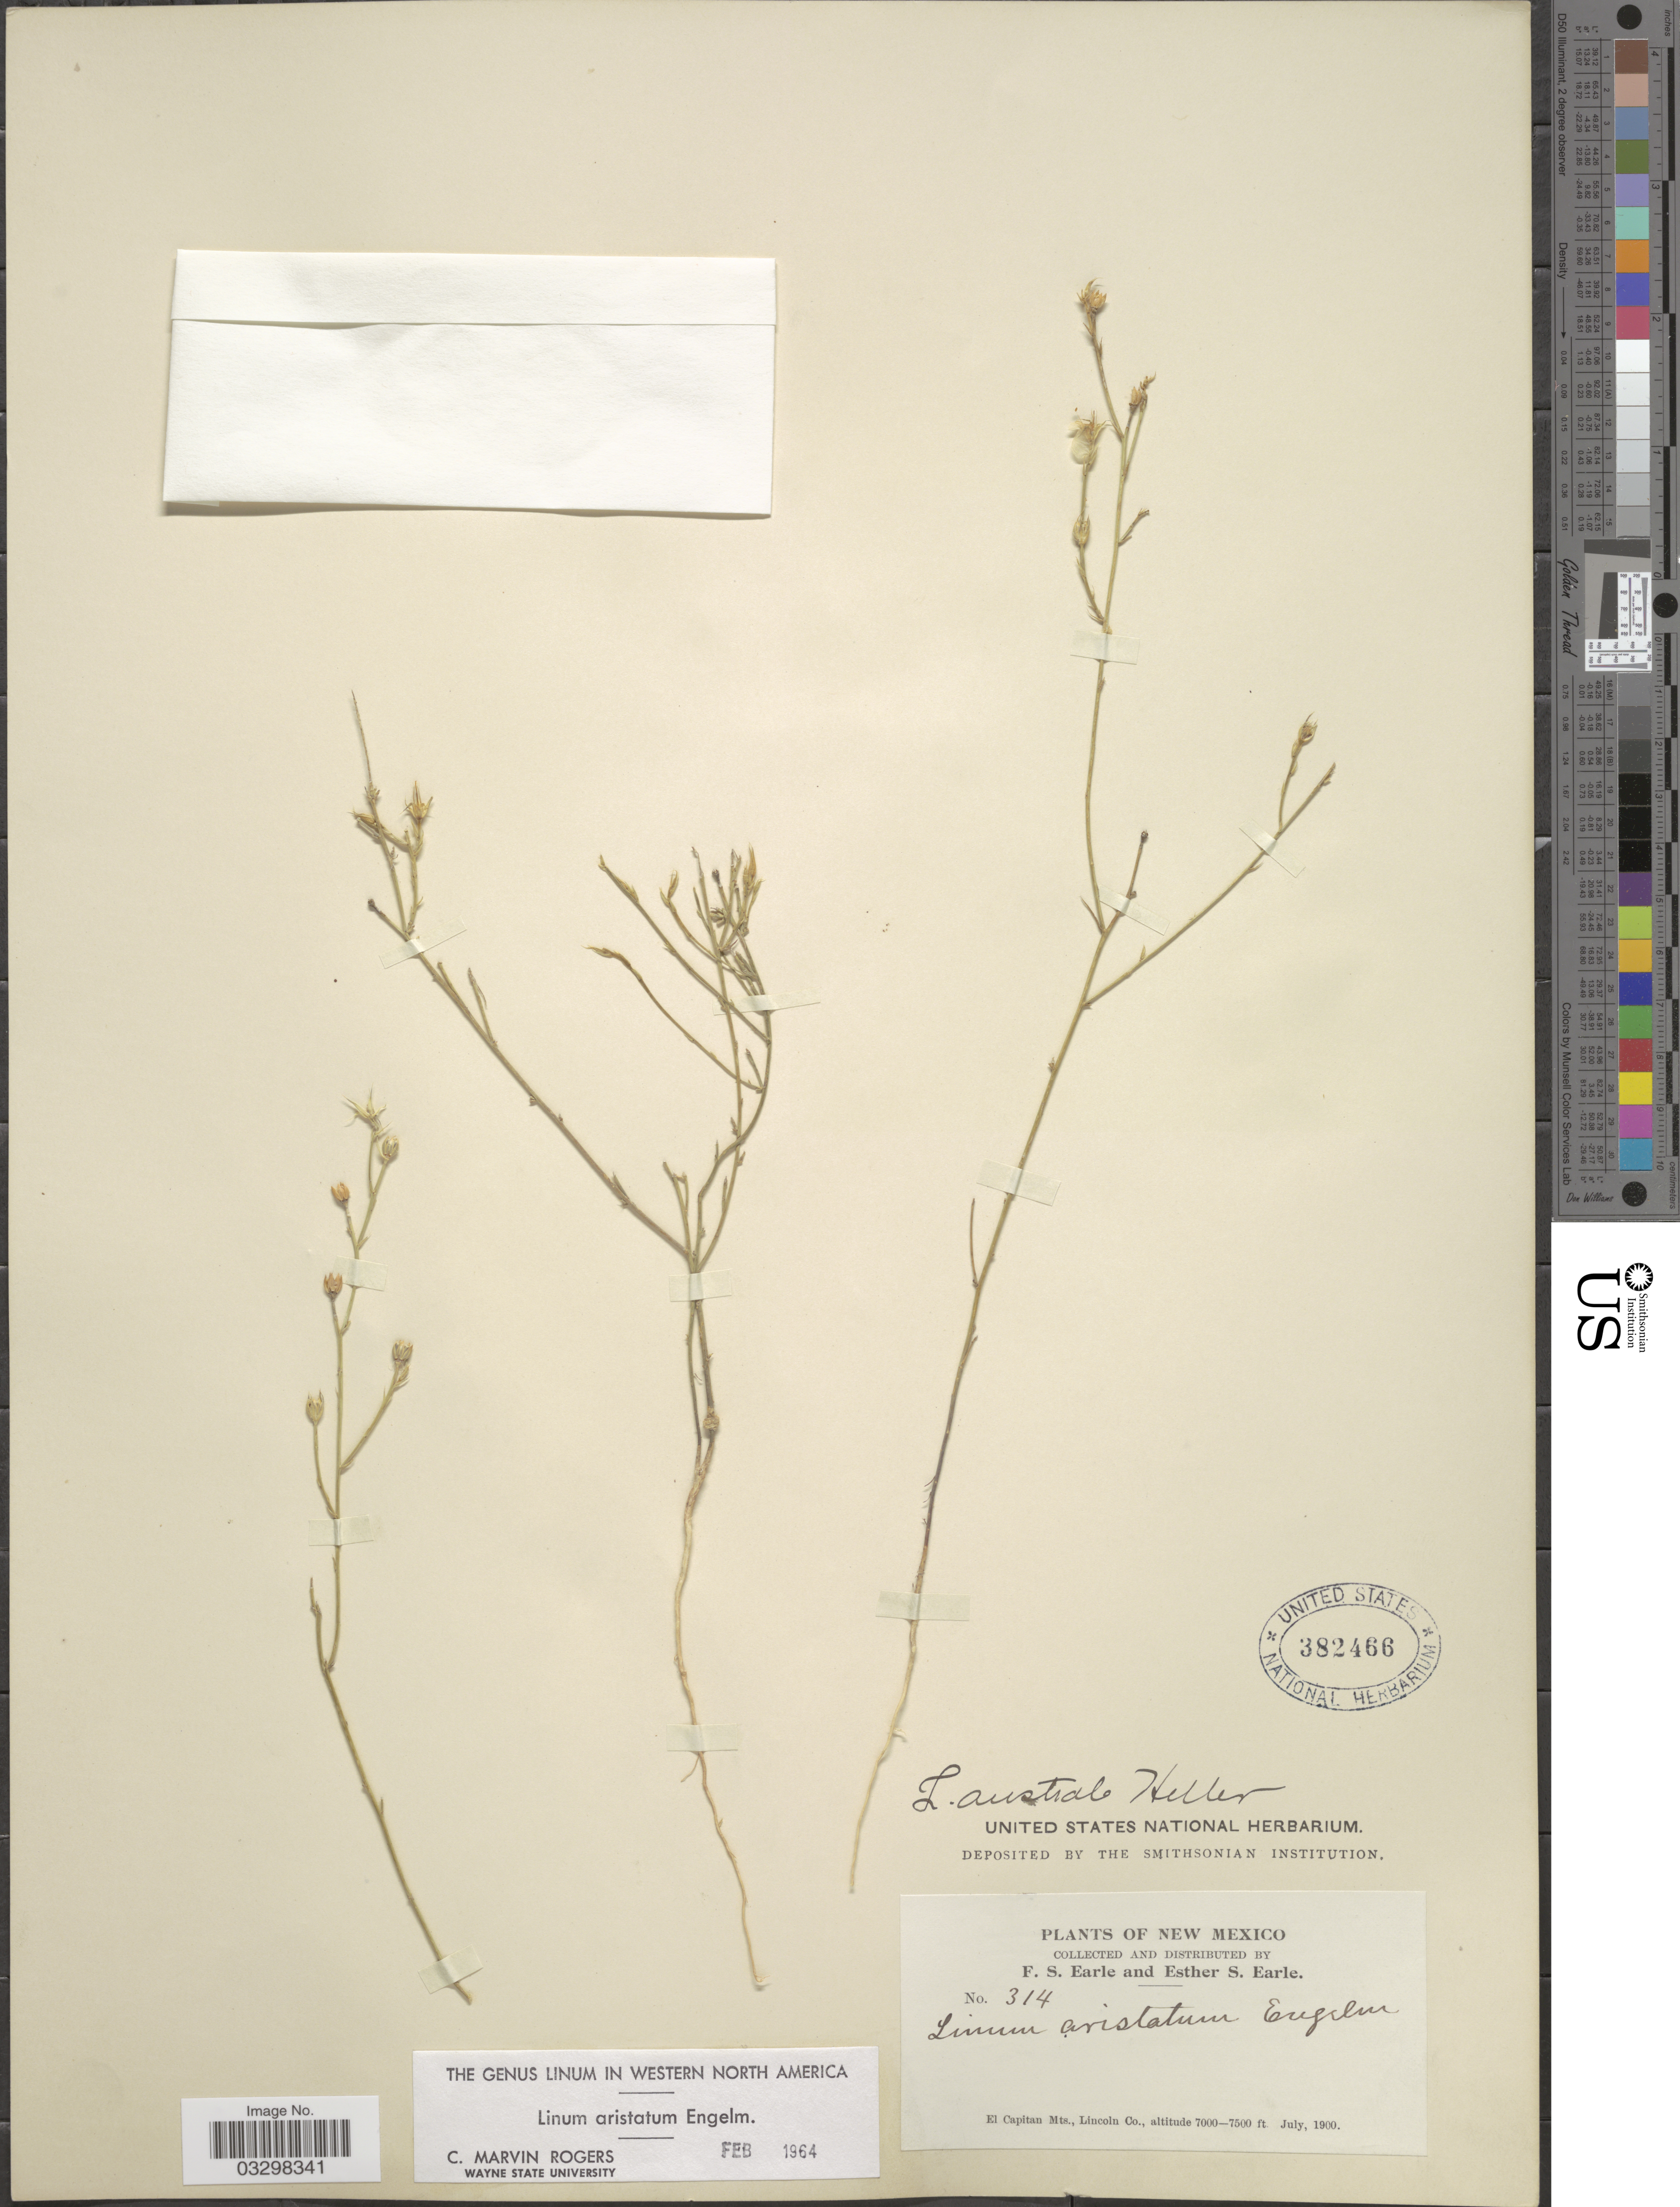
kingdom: Plantae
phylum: Tracheophyta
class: Magnoliopsida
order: Malpighiales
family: Linaceae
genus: Linum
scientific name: Linum aristatum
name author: Engelm.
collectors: F. S. Earle & E. S. Earle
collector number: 314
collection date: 1900-07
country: United States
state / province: New Mexico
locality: El Capitan Mts., Lincoln Co.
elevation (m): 2134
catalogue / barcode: US 382466